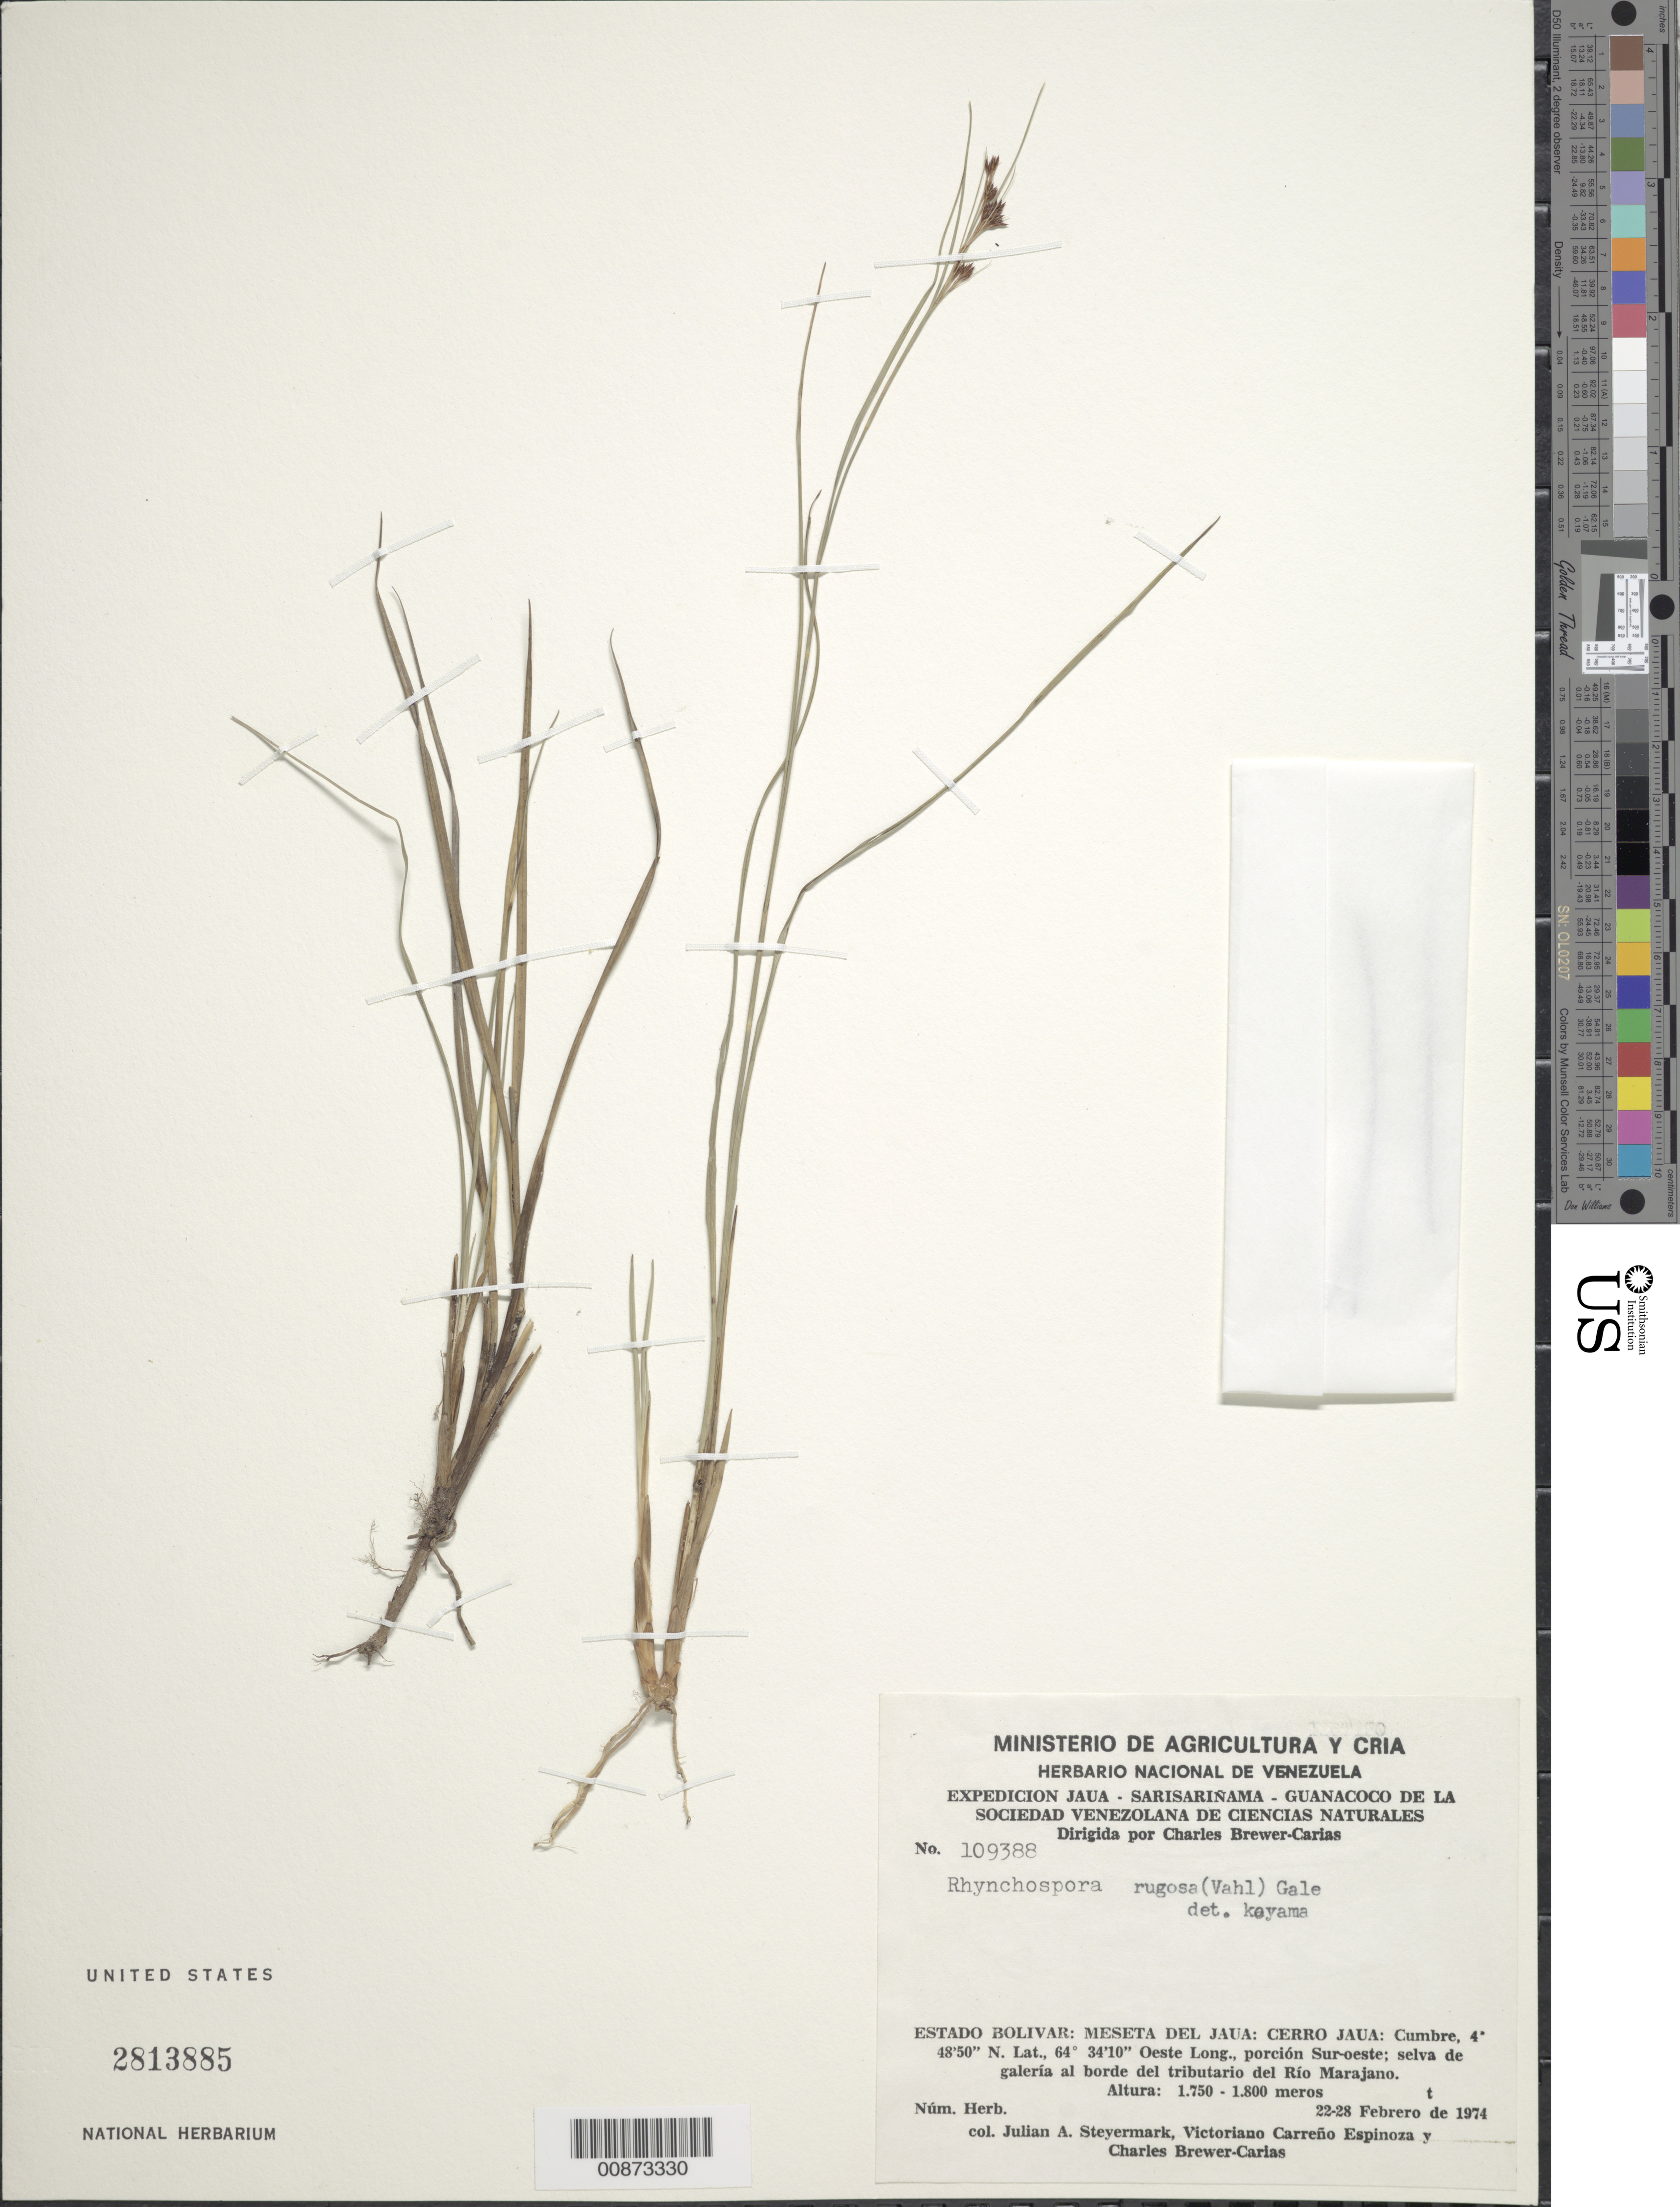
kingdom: Plantae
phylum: Tracheophyta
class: Liliopsida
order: Poales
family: Cyperaceae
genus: Rhynchospora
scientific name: Rhynchospora sp.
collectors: J. Steyermark, V. Carreño E. & C. Brewer-Carias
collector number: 109388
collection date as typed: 22-Feb-74 to 28-Feb-74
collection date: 1974-02-22/1974-02-28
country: Venezuela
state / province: Bolívar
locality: Meseta del Jaua: Cerro Jaua, Río Marajano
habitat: Selva de galeria al borde del rio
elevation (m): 1750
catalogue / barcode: US 2813885